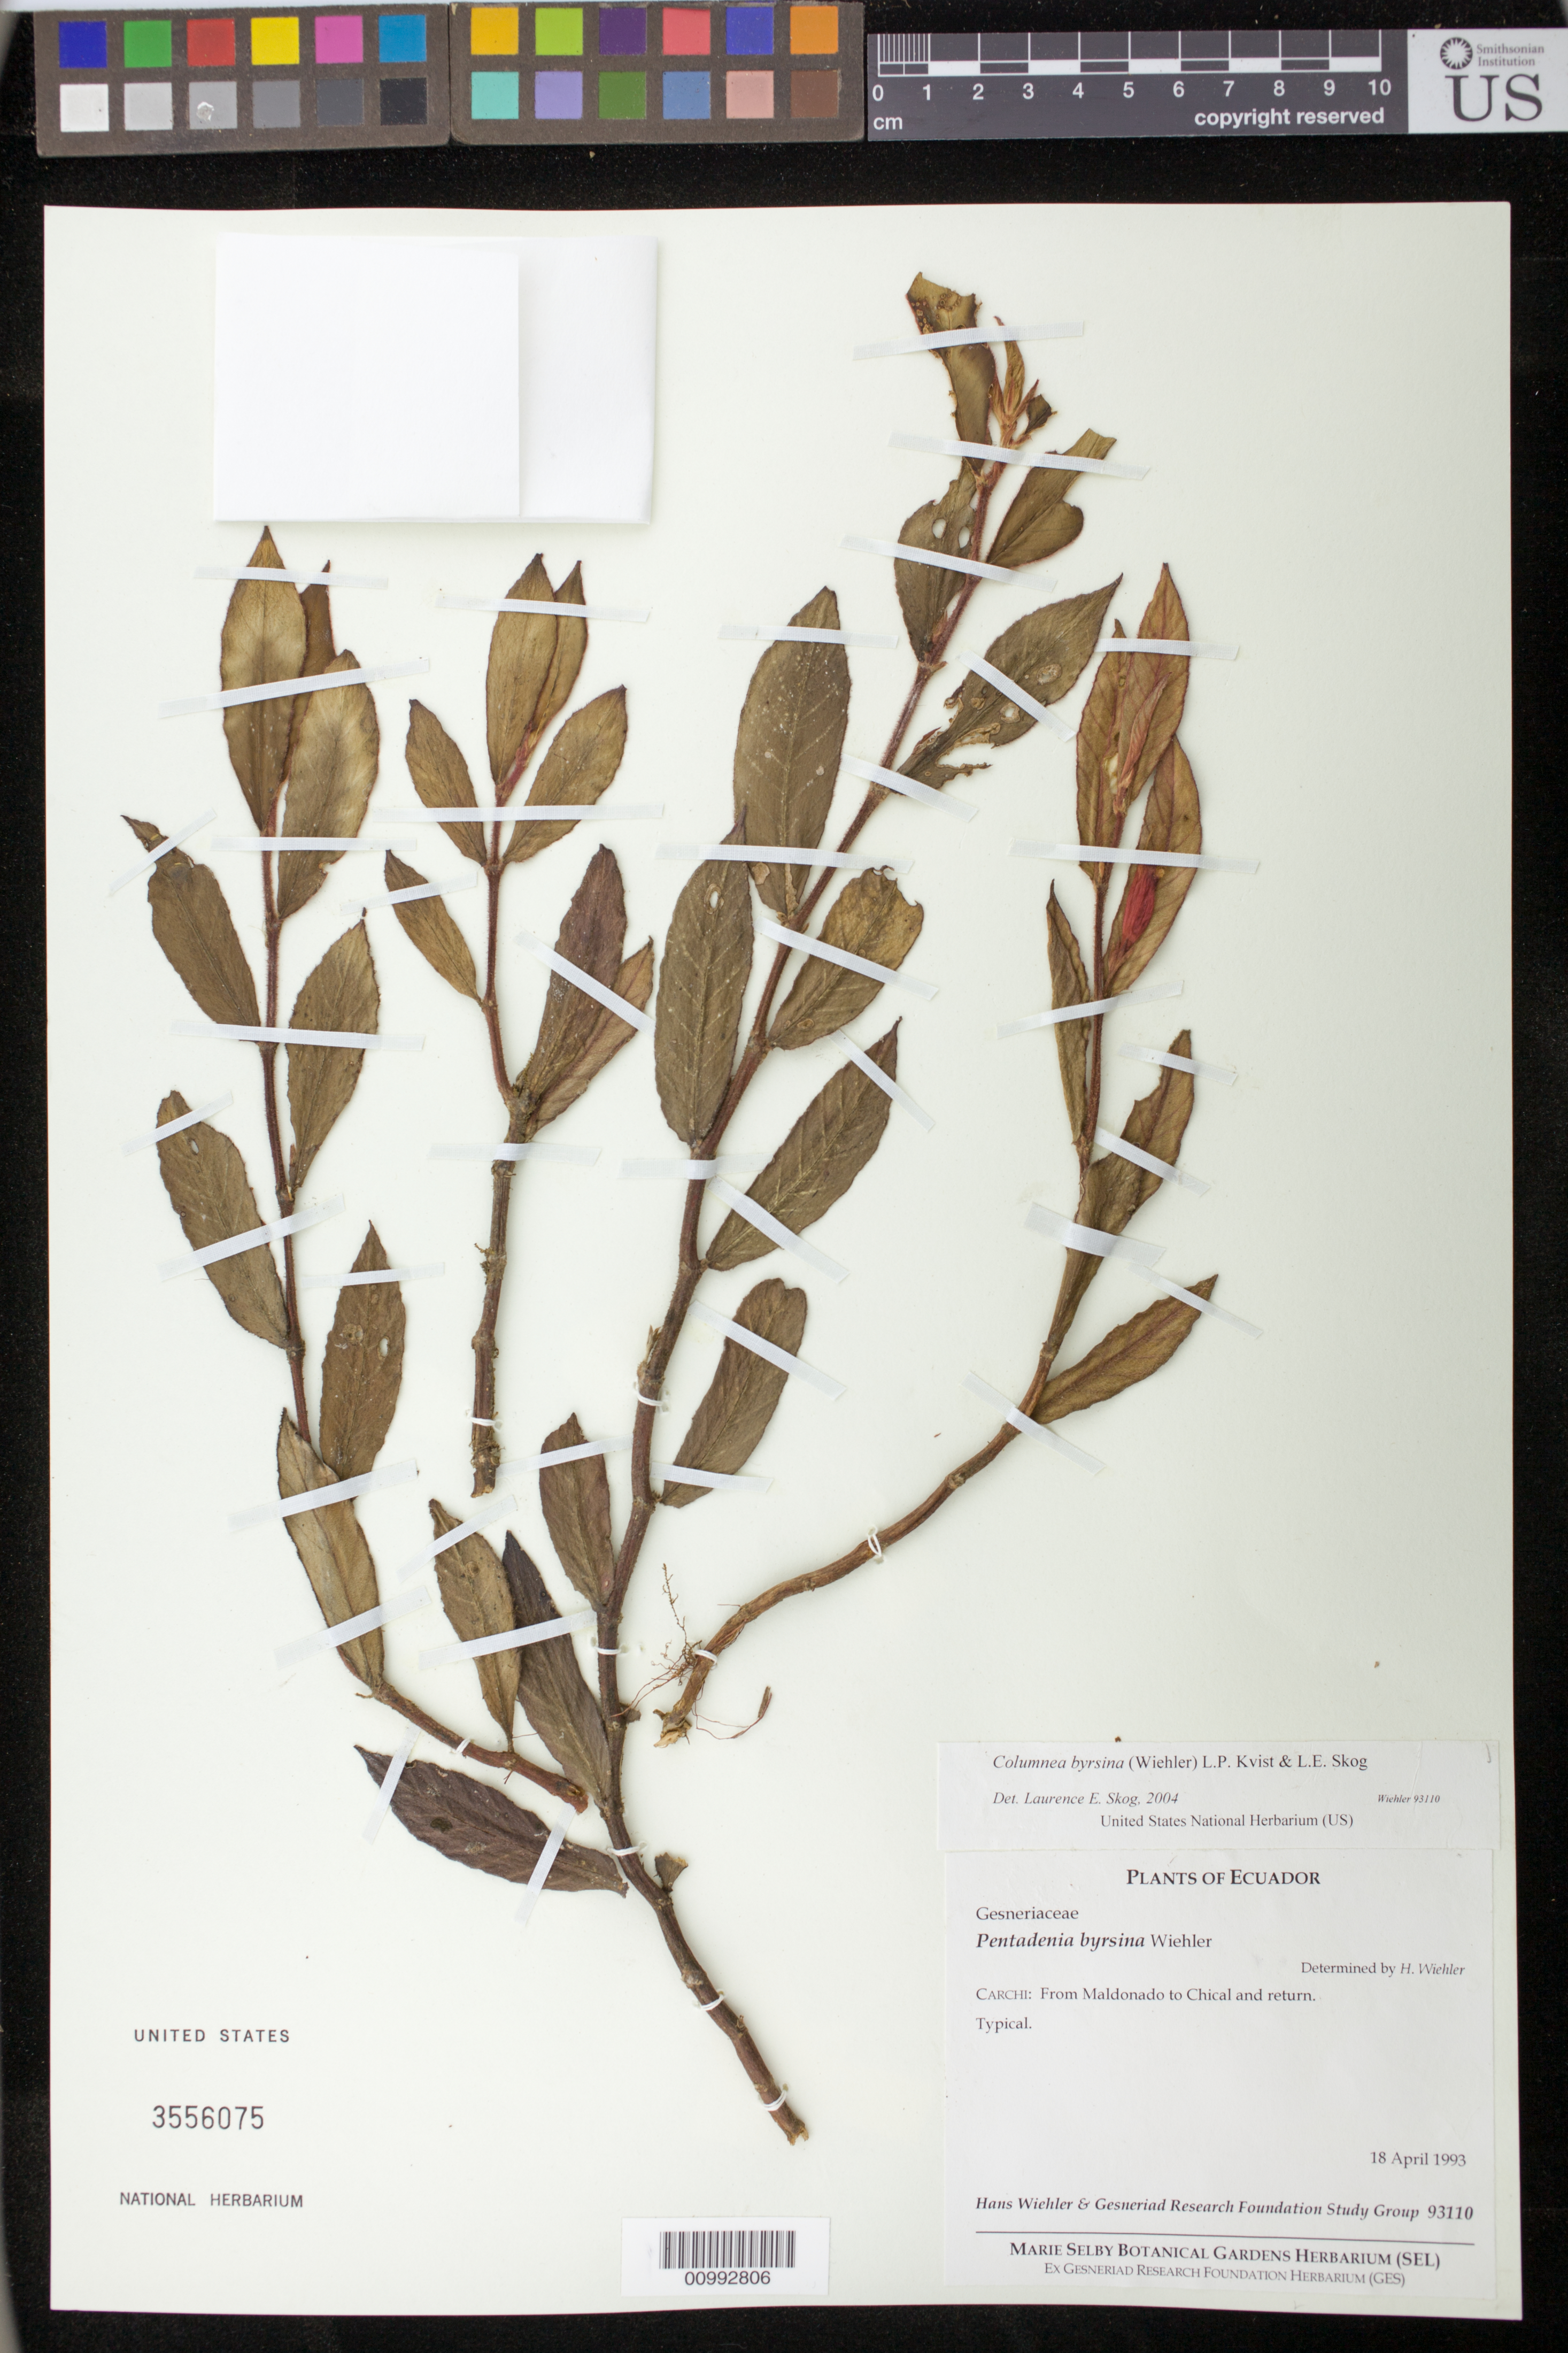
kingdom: Plantae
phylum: Tracheophyta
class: Magnoliopsida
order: Lamiales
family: Gesneriaceae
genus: Columnea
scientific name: Columnea byrsina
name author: (Wiehler) L.P. Kvist & L.E. Skog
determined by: Skog, Laurence E.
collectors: H. J. Wiehler & GRF Study Group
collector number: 93110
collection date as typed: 18 Apr 1993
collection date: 1993-04-18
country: Ecuador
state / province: Carchi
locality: Carchi: from Maldonado to Chical and return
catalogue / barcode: US 3556075